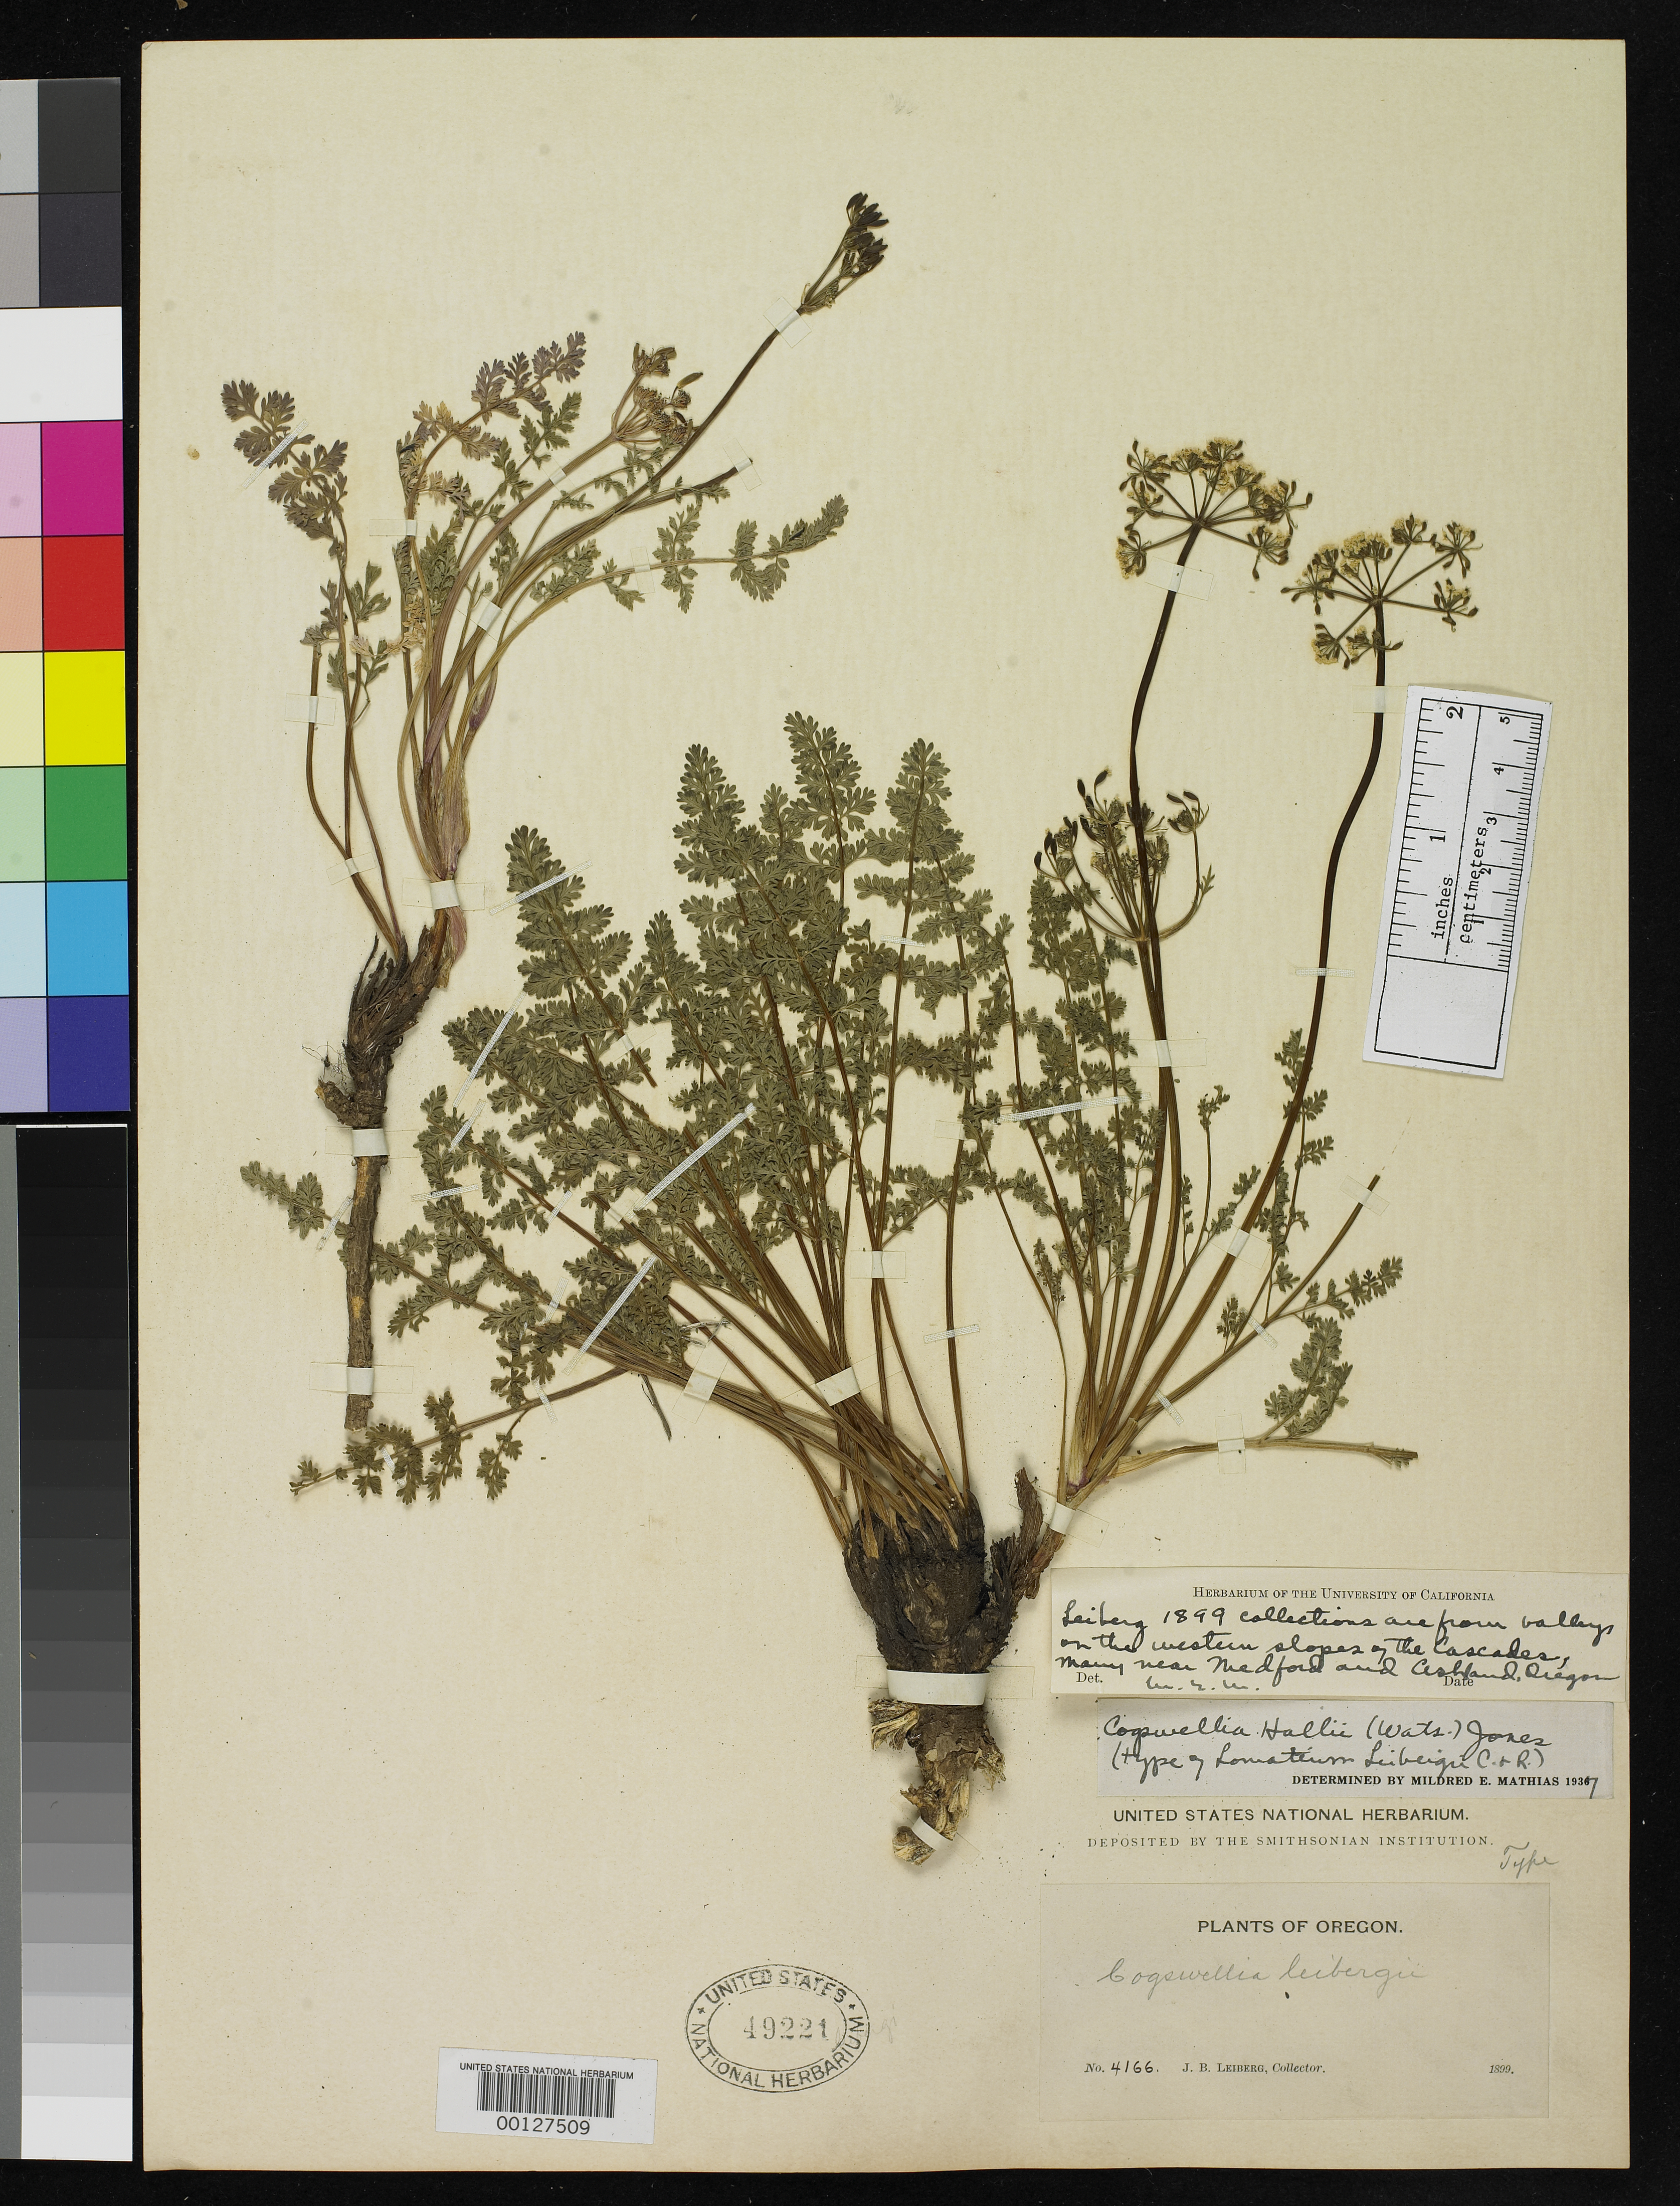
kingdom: Plantae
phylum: Tracheophyta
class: Magnoliopsida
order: Apiales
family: Apiaceae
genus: Lomatium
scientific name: Lomatium leibergi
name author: J.M. Coult. & Rose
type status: Type Collection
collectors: J. Leiberg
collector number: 4166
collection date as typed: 1899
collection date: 1899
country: United States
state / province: Oregon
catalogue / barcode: US 49221